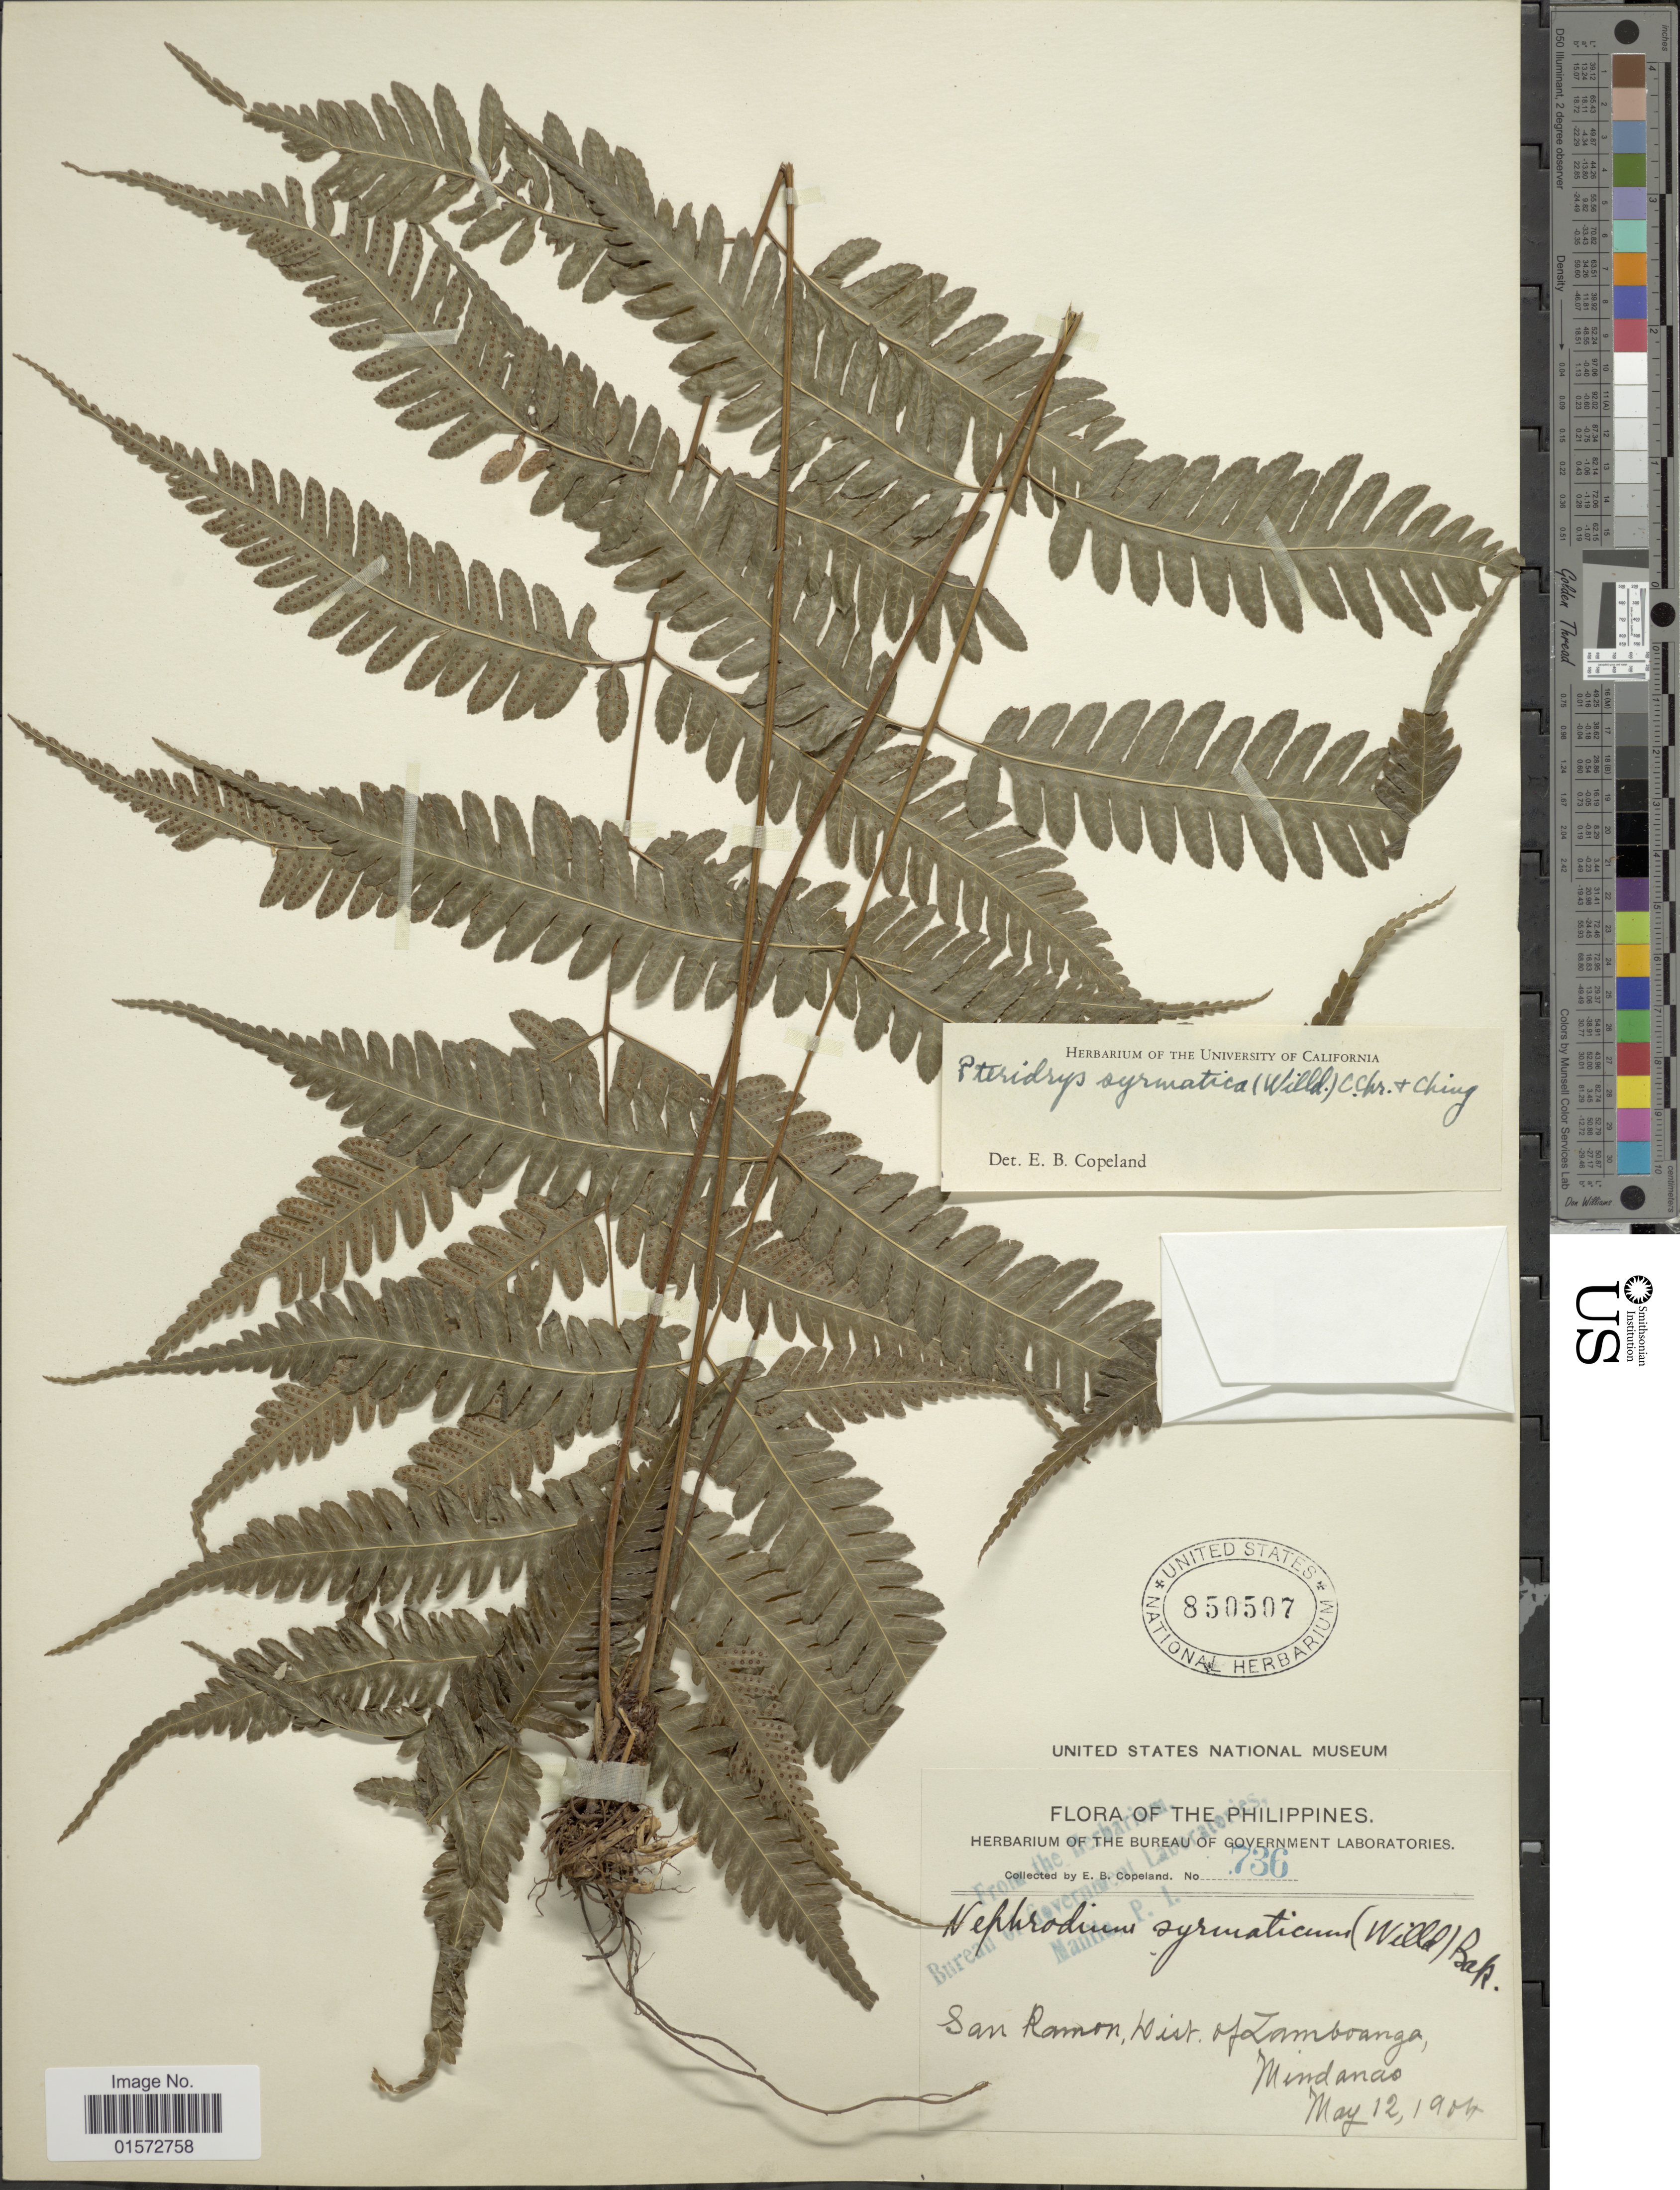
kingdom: Plantae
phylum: Tracheophyta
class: Polypodiopsida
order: Polypodiales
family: Tectariaceae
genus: Pteridrys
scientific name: Pteridrys syrmatica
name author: (Willd.) C. Chr. & Ching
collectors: E. B. Copeland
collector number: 736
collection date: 1904-05-12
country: Philippines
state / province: Zamboanga Peninsula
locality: San Ramon, Dist. of Zamboanga, Mindanao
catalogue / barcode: US 850507